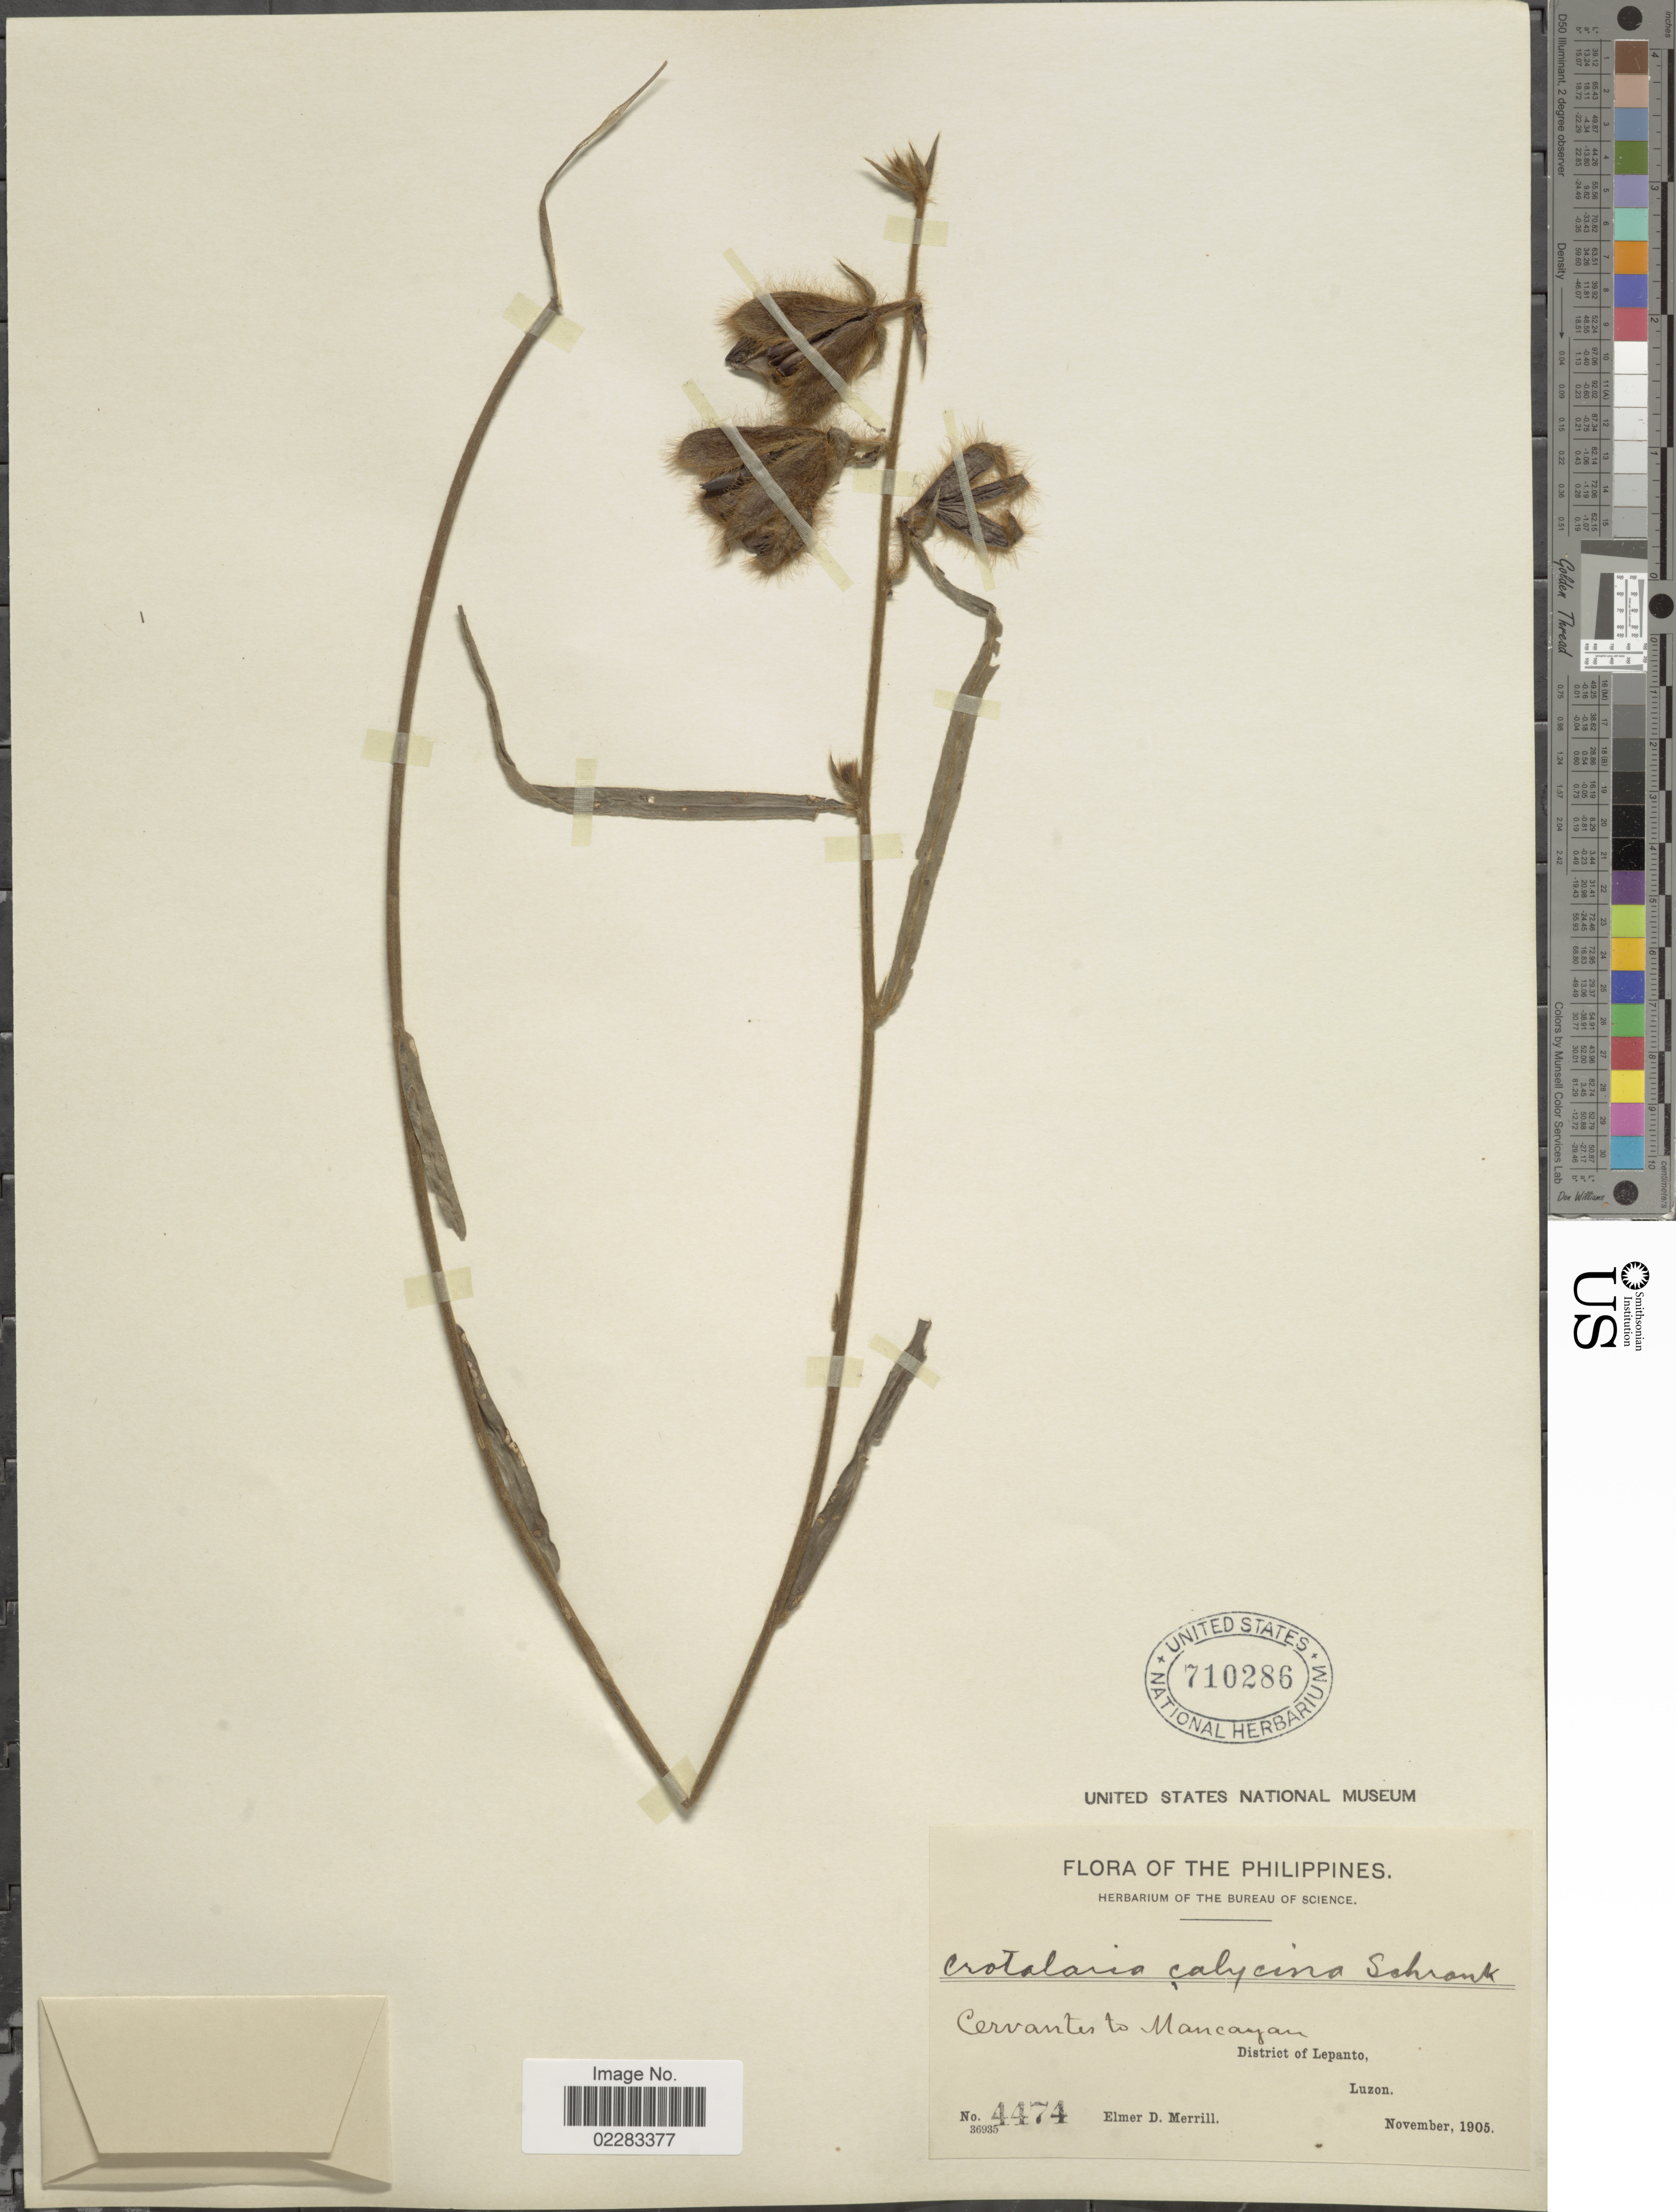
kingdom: Plantae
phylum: Tracheophyta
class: Magnoliopsida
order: Fabales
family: Fabaceae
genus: Crotalaria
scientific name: Crotalaria calycina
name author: Schrank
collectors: E. D. Merrill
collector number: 4474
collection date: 1905-11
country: Philippines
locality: Cerrantes to Mancayan, District of Lepanto, Luzon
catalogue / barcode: US 710286